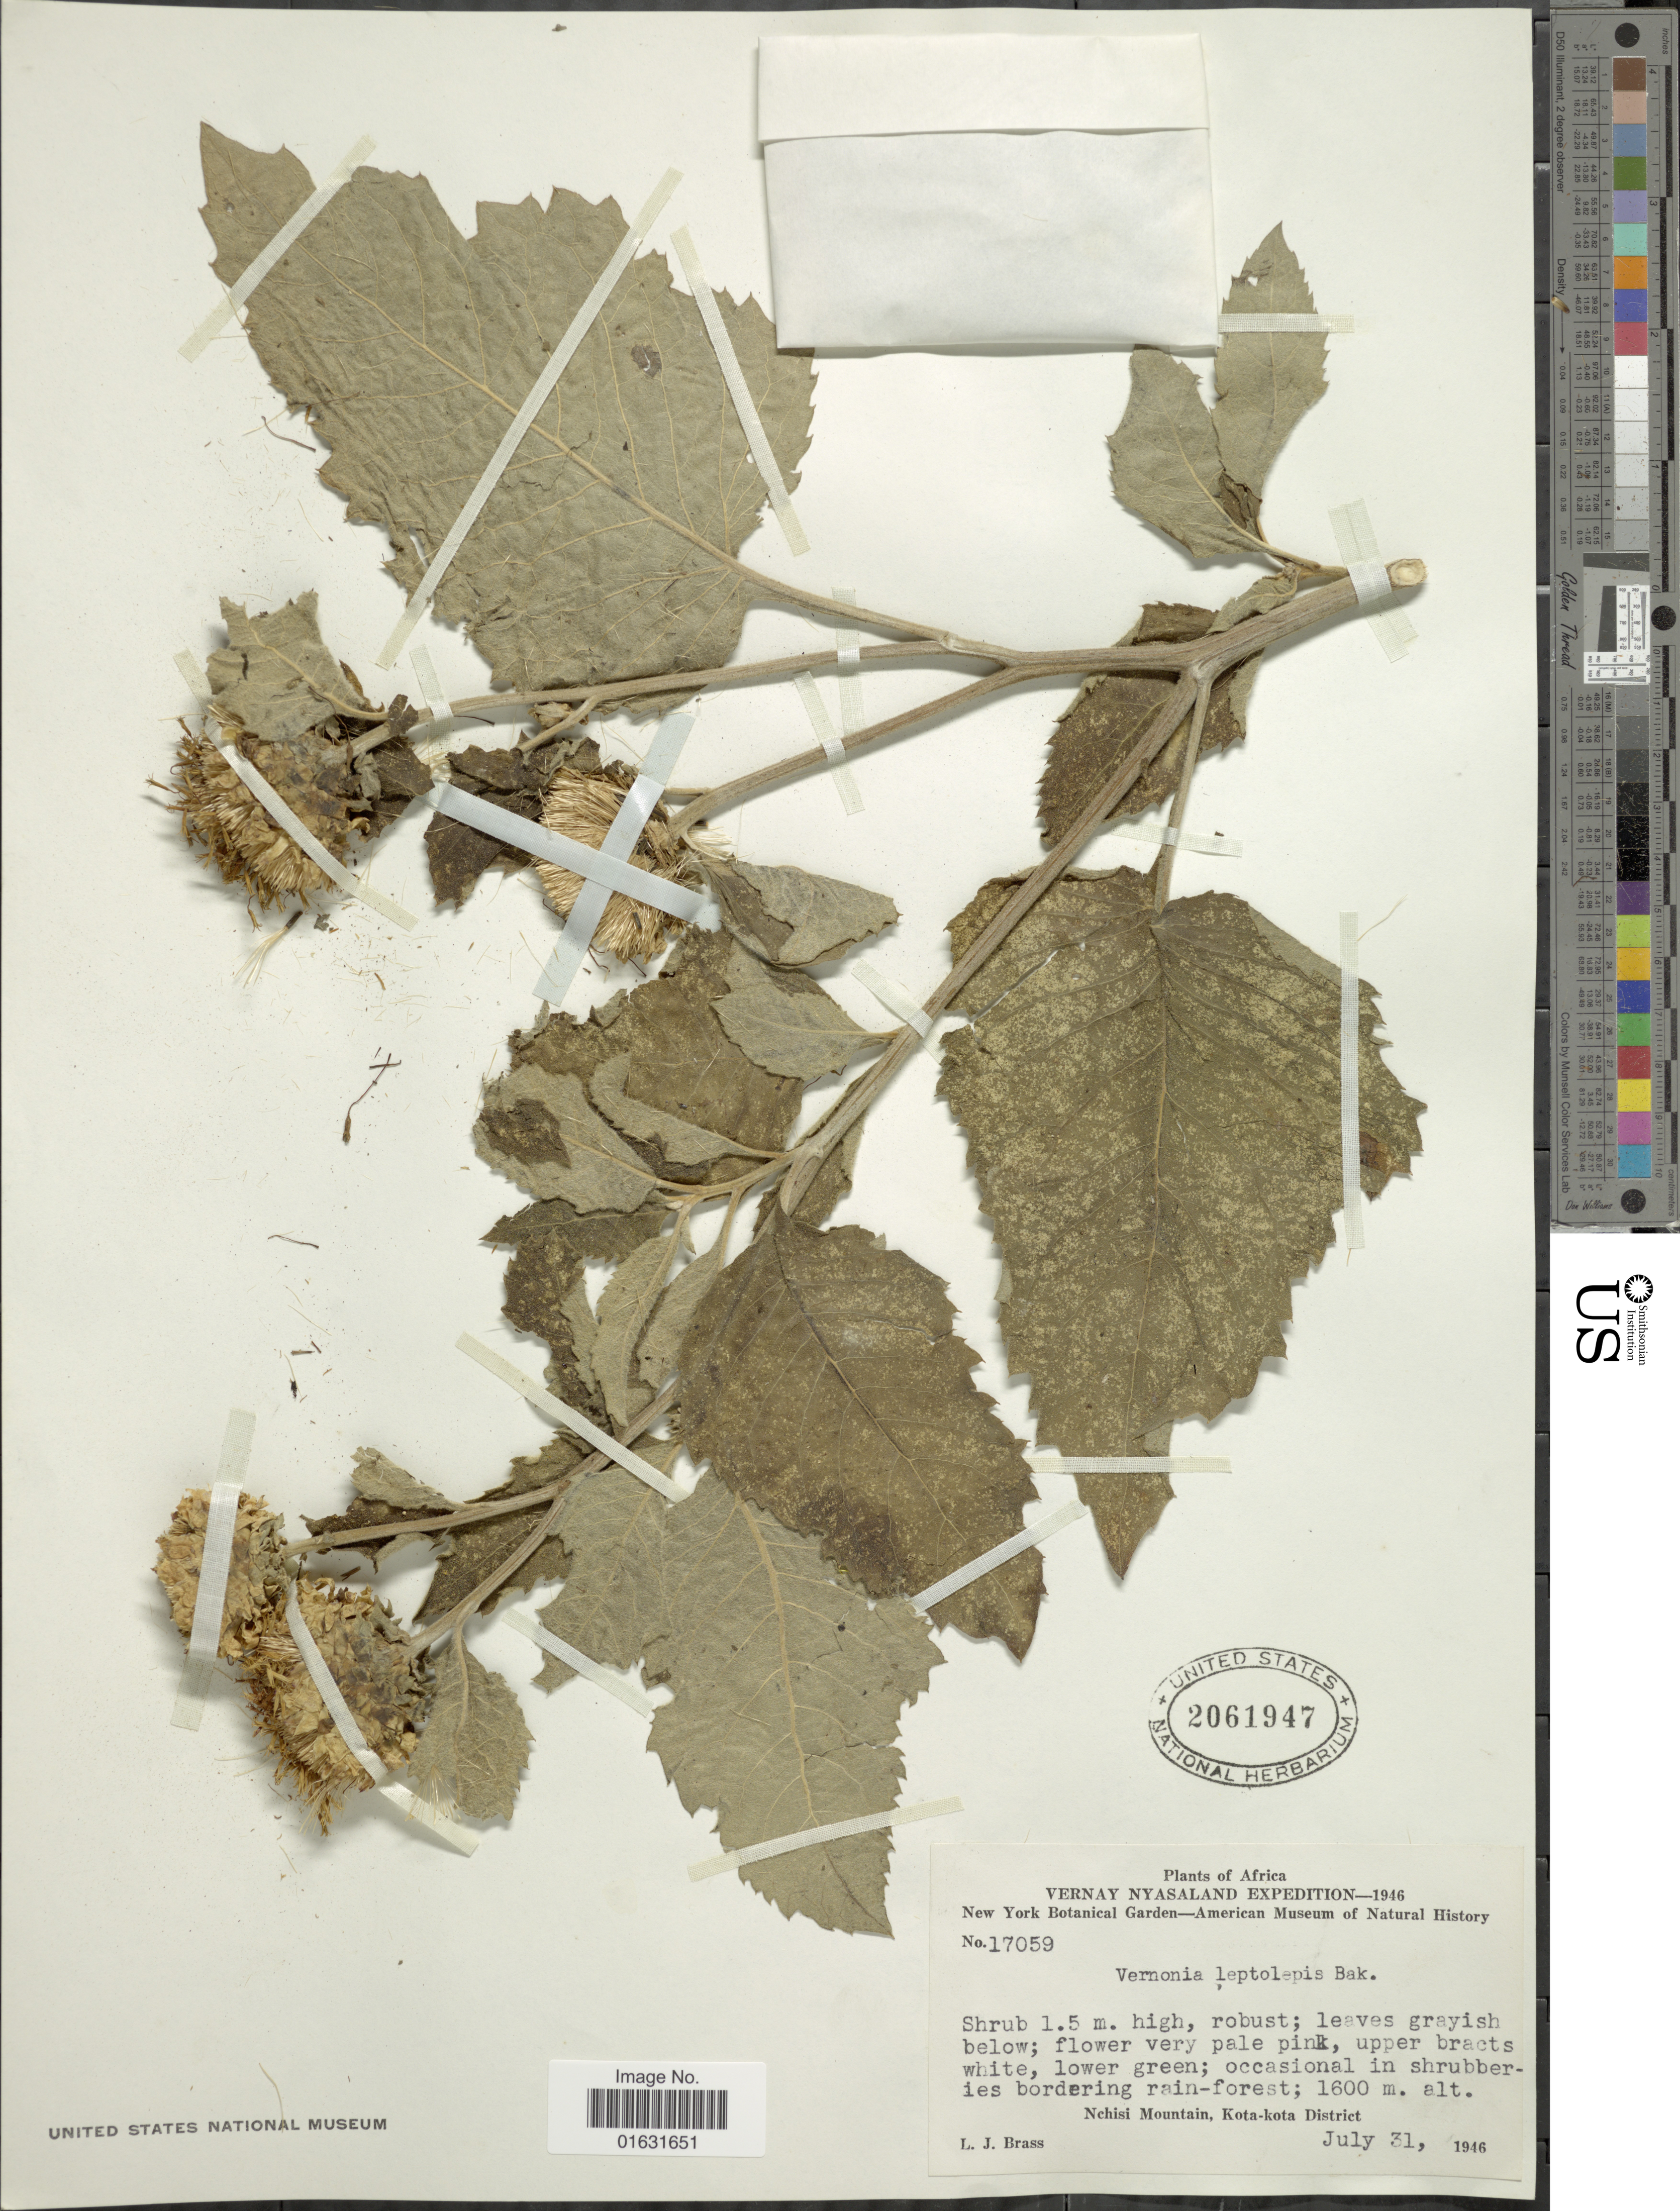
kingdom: Plantae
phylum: Tracheophyta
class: Magnoliopsida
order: Asterales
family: Asteraceae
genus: Baccharoides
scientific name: Baccharoides adoensis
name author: (Sch. Bip. ex Walp.) H. Rob.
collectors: L. J. Brass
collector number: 17059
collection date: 1946-07-31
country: Malawi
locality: Vernay Nyasaland, Nchisi Mountains, Kota-Kota District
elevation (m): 1600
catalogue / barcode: US 2061947